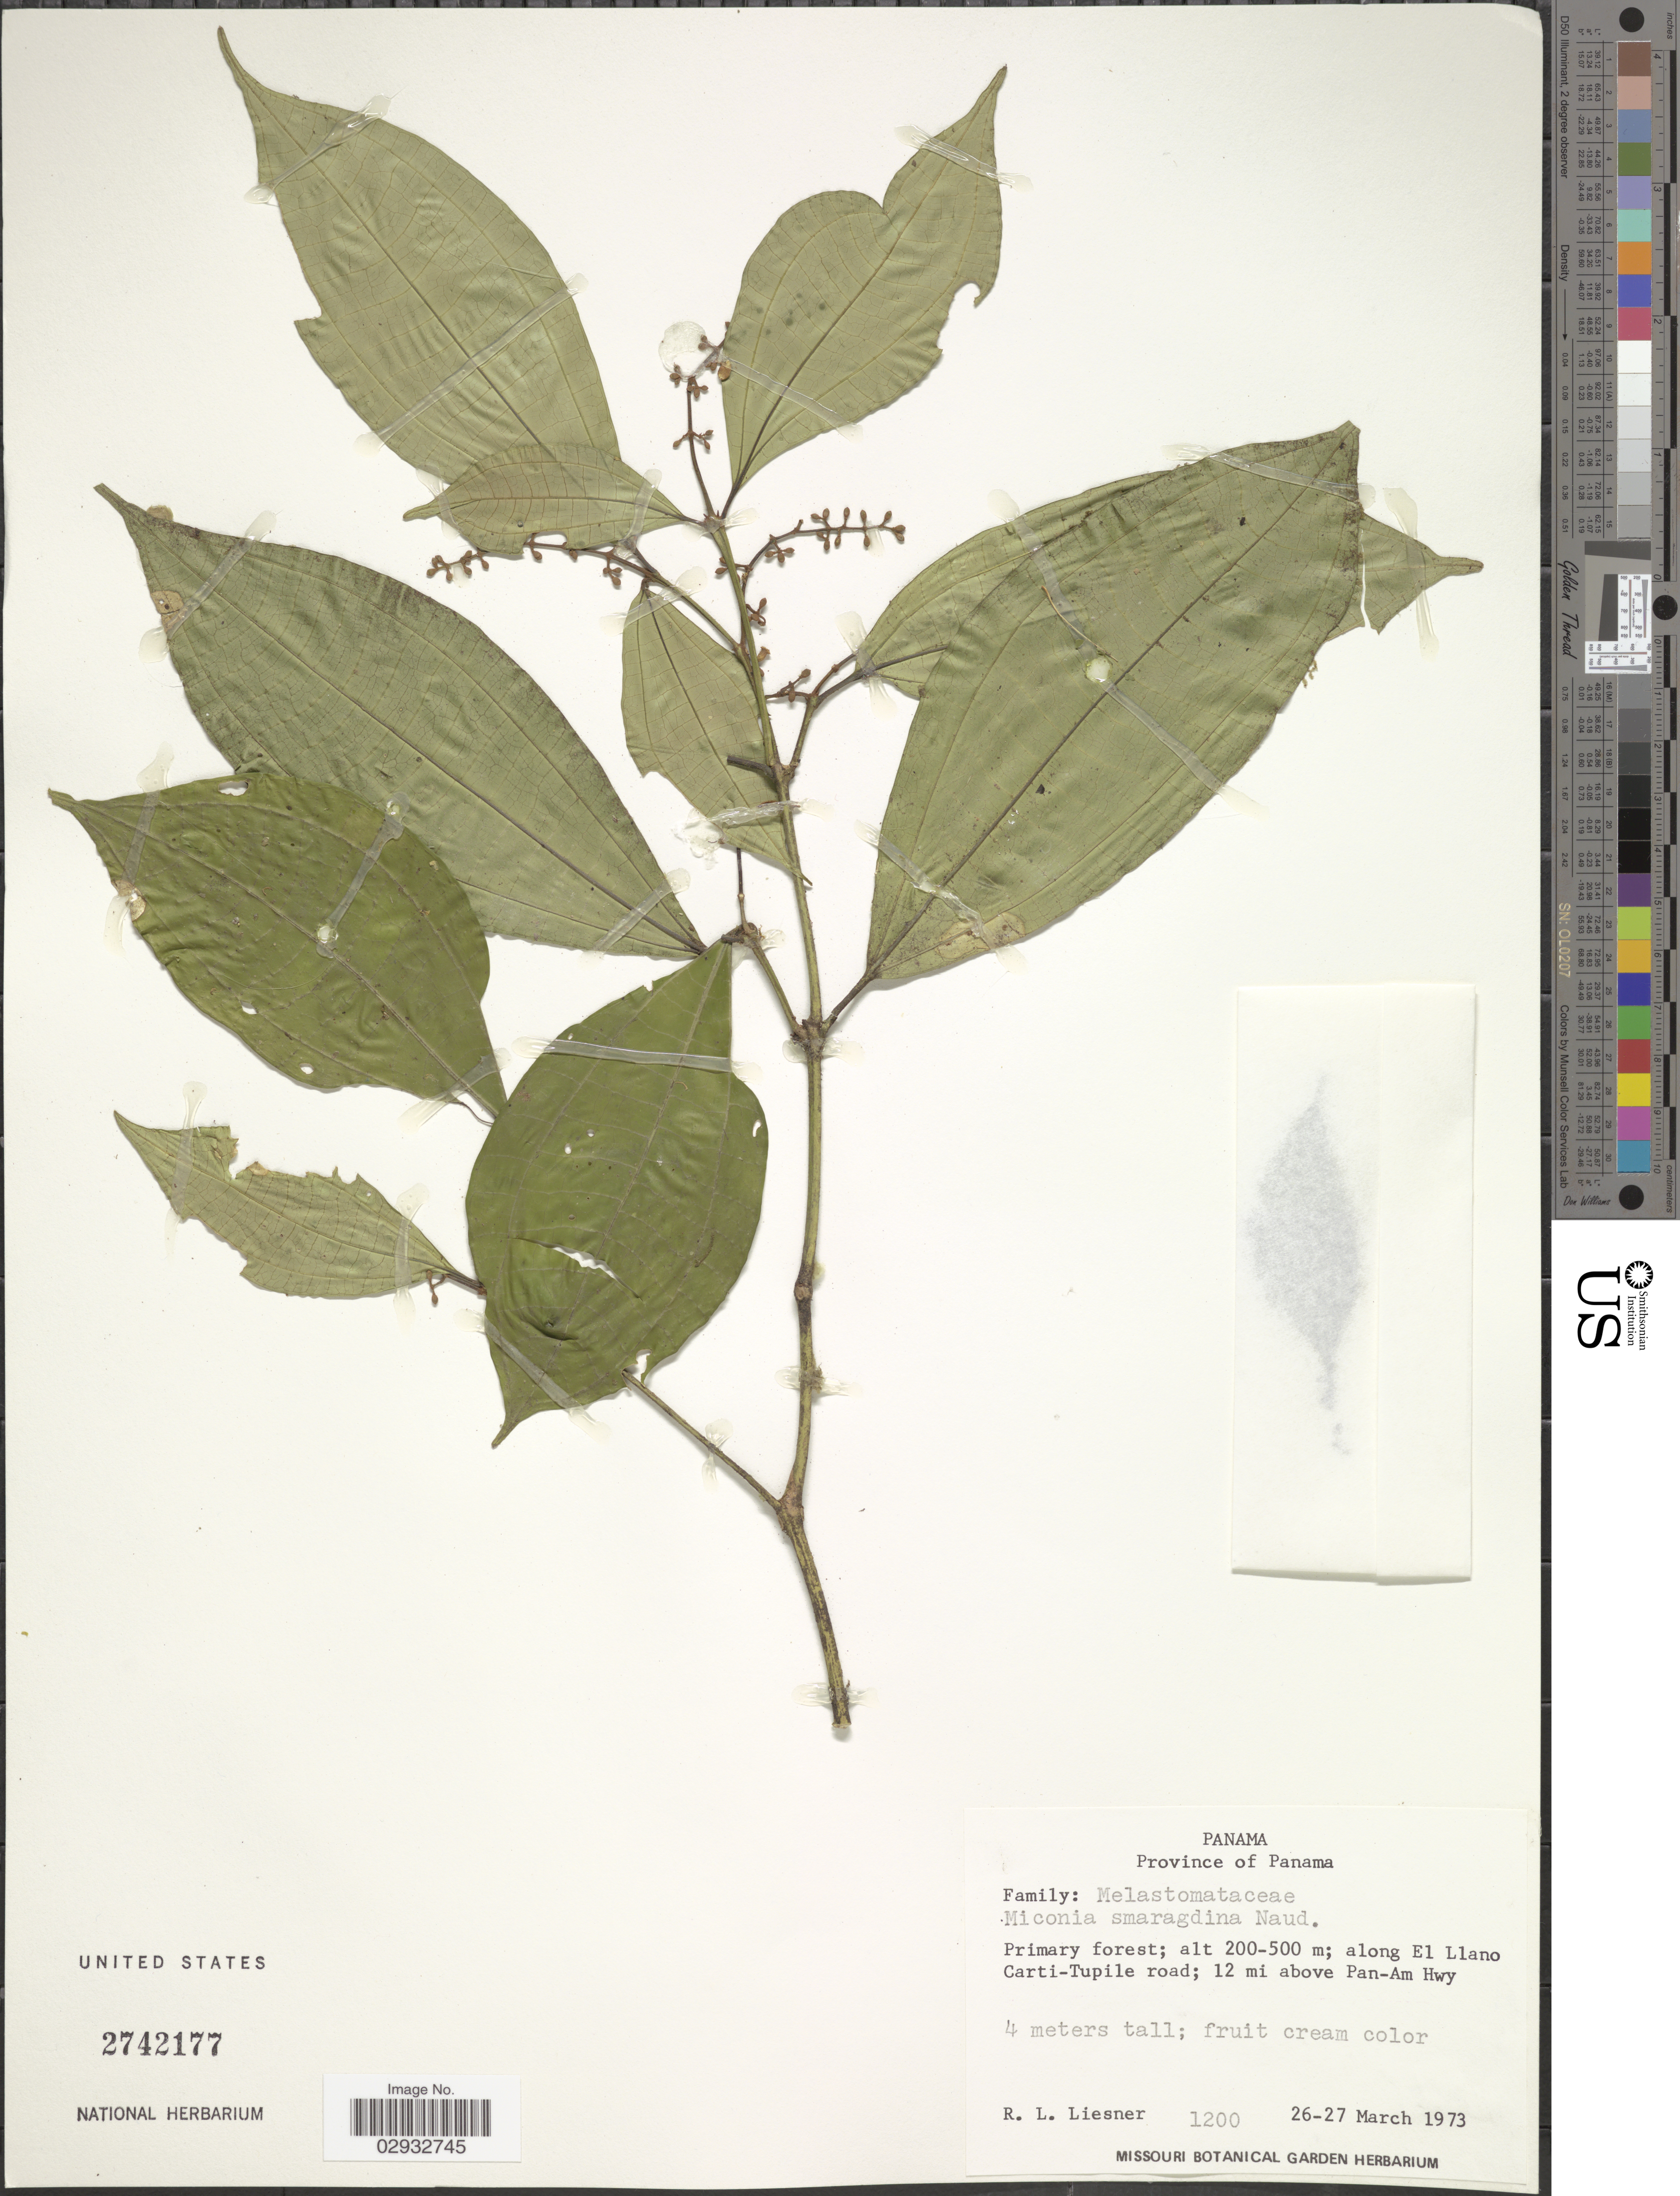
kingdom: Plantae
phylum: Tracheophyta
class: Magnoliopsida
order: Myrtales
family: Melastomataceae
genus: Miconia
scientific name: Miconia gracilis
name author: Triana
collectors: R. L. Liesner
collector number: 1200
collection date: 1973-03-26/1973-03-27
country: Panama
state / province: Panamá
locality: Along El Llano Carti-Tupile road; 12 mi above Pan-Am Hwy.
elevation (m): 200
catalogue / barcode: US 2742177